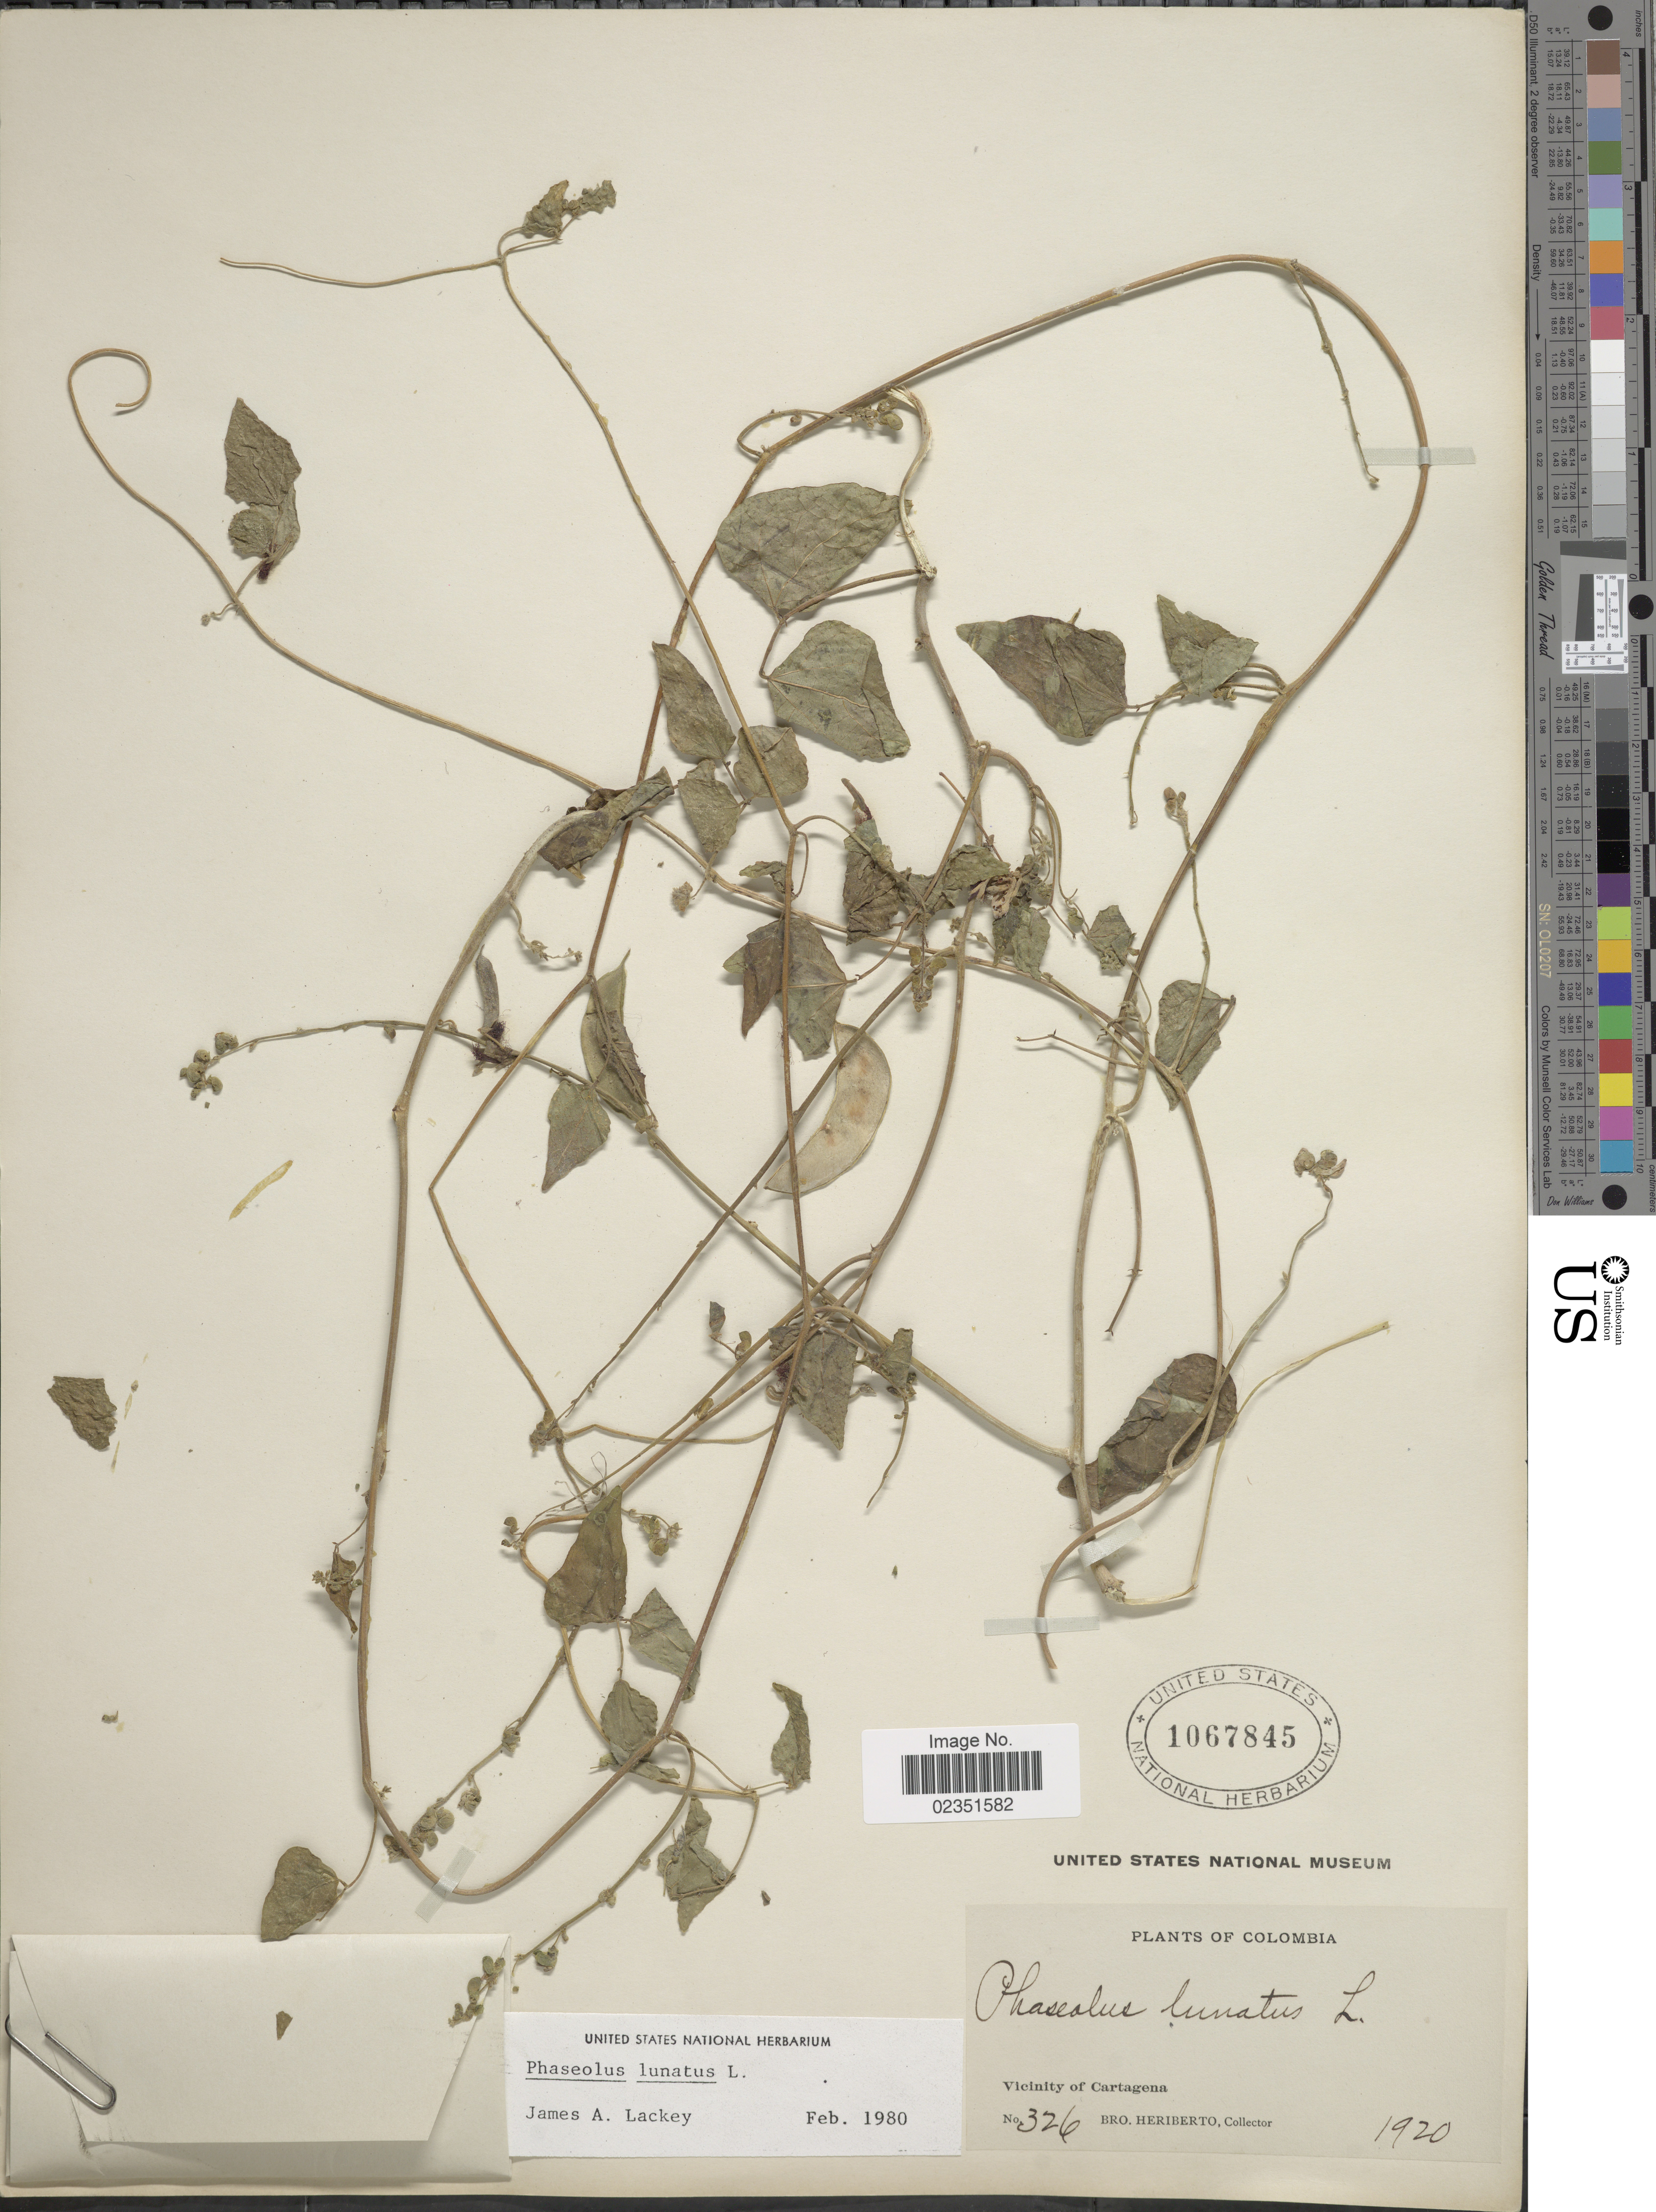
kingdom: Plantae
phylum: Tracheophyta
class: Magnoliopsida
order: Fabales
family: Fabaceae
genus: Phaseolus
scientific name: Phaseolus lunatus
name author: L.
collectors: B. Heriberto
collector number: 326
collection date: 1920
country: Colombia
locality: Vicinity of Cartagena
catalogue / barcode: US 1067845